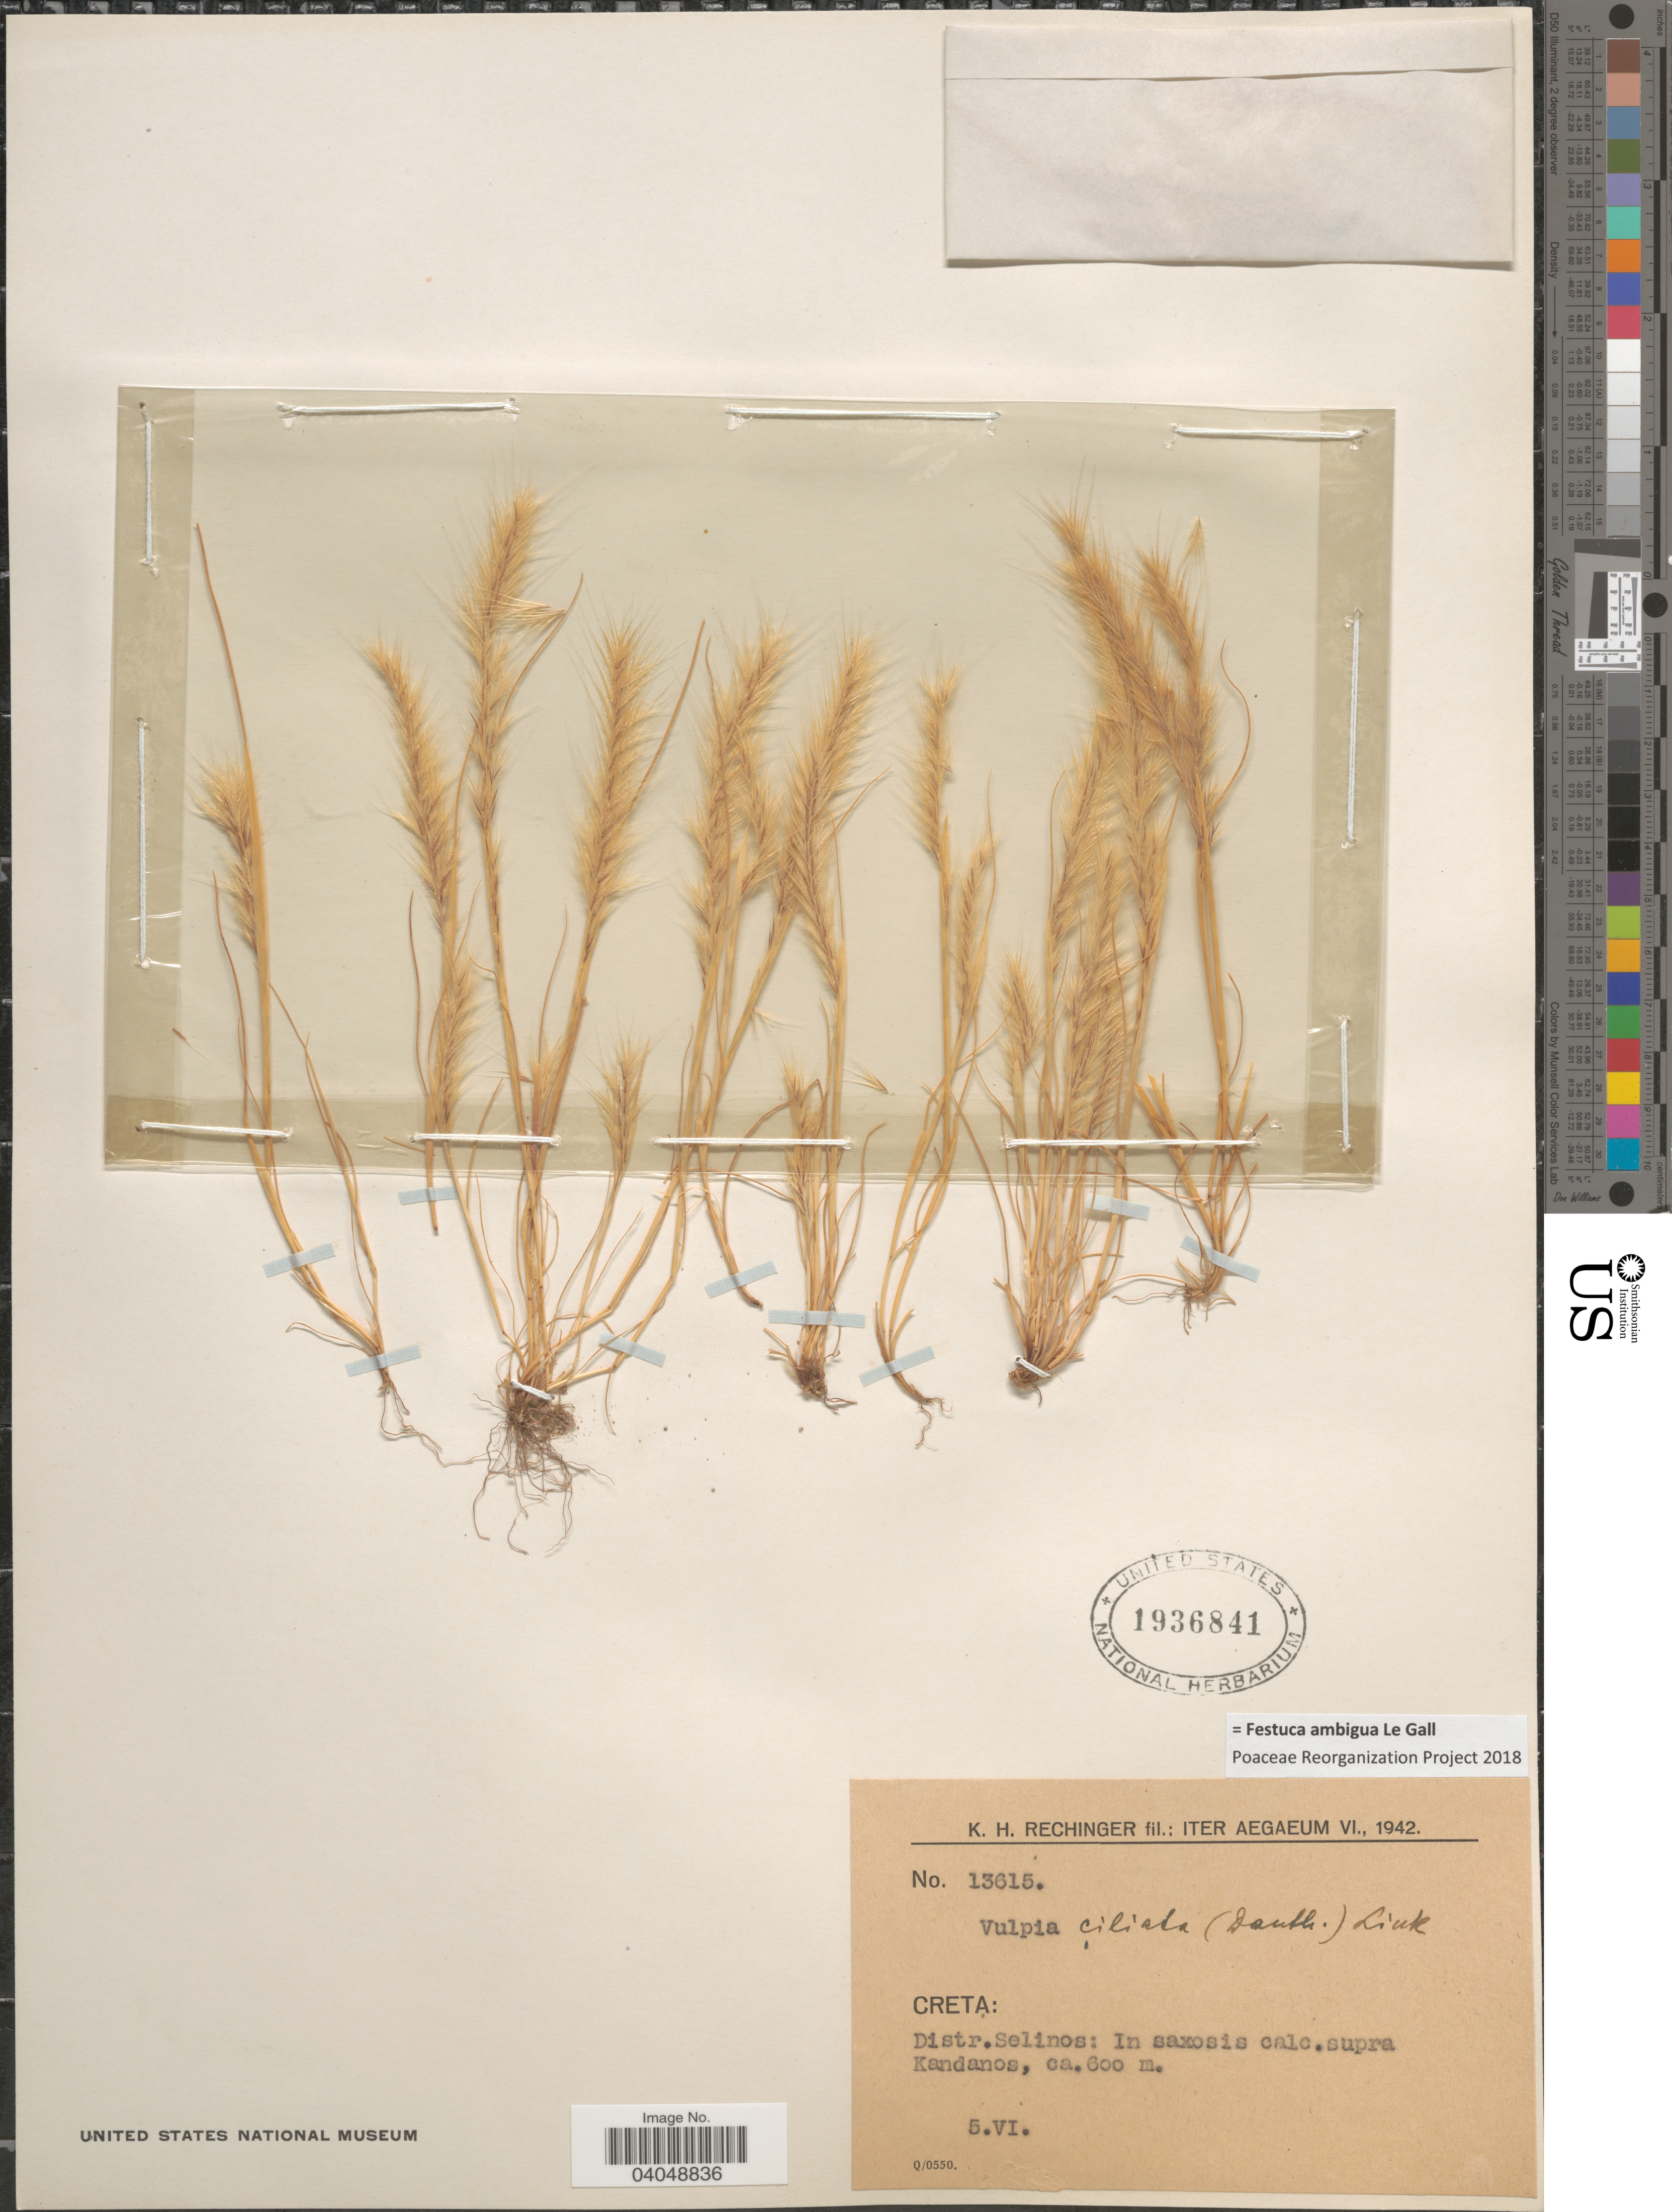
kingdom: Plantae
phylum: Tracheophyta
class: Liliopsida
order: Poales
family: Poaceae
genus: Festuca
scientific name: Festuca ambigua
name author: Le Gall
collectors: K. H. Rechinger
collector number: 13615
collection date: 1942-06-05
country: Greece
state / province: Crete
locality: Iter Aegaeum. Creta: Distr.Selinos: In saxosis calc.supra Kandanos.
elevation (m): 600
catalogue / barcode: US 1936841